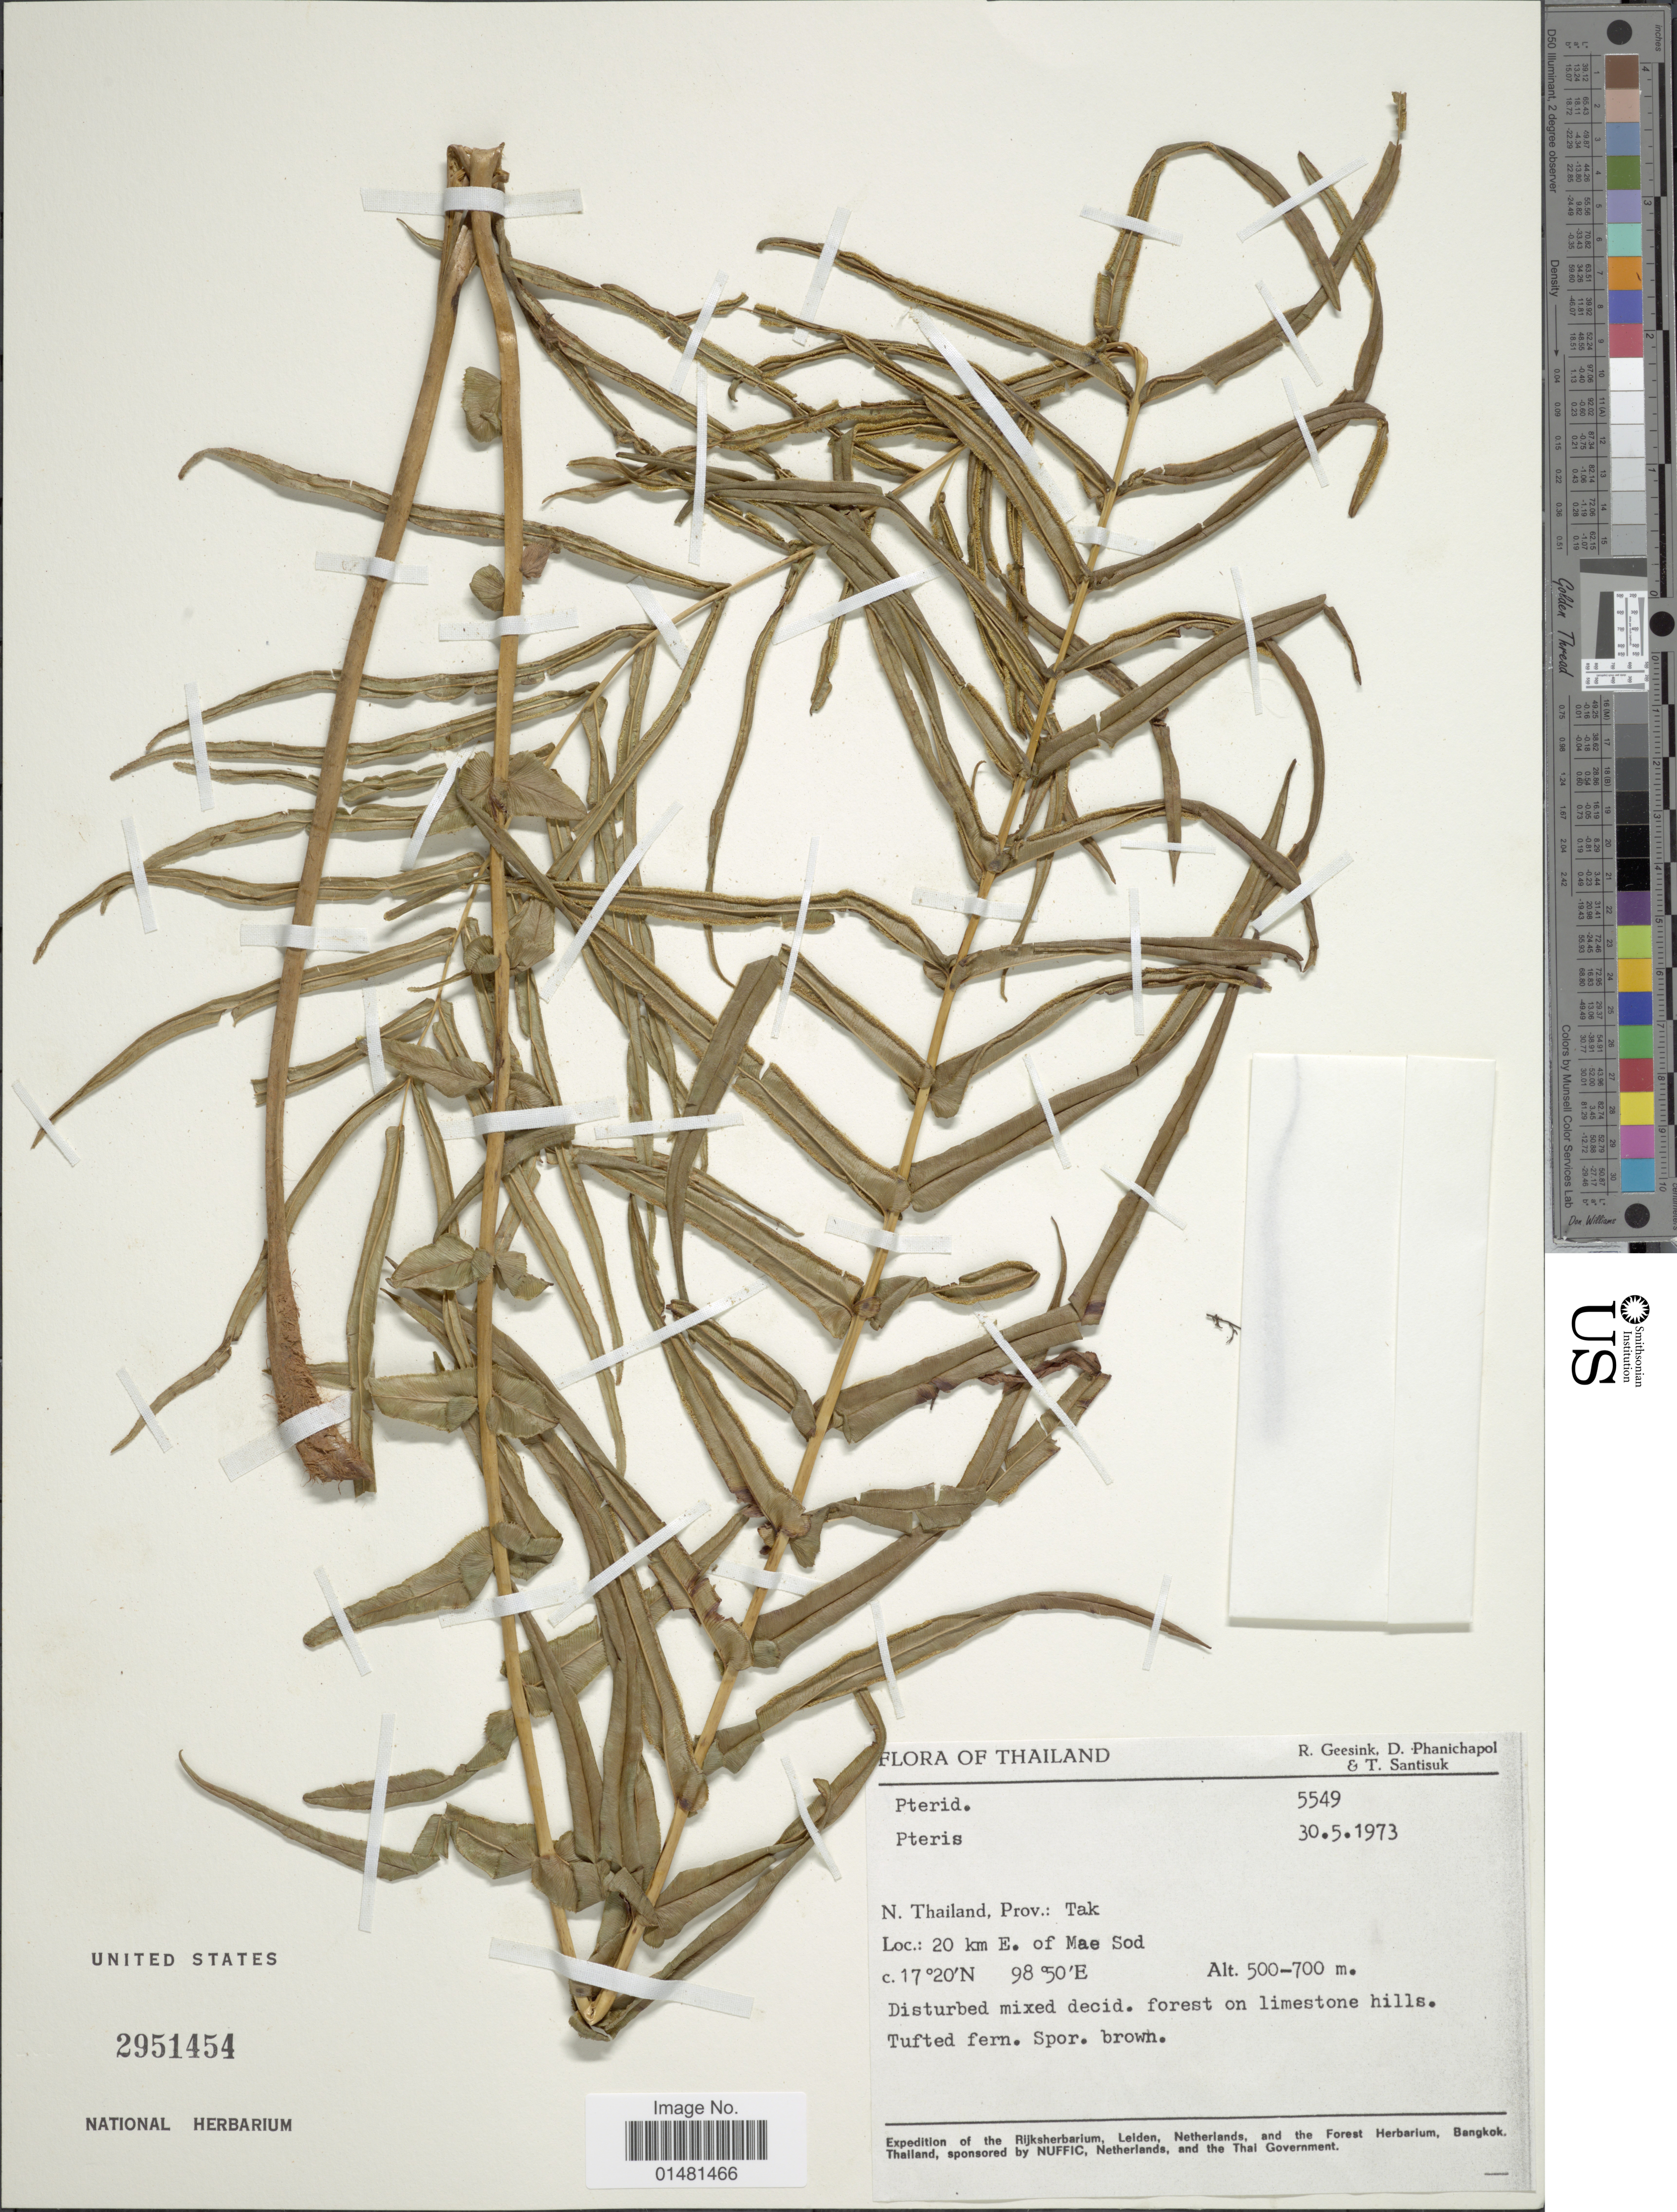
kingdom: Plantae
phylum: Tracheophyta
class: Polypodiopsida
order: Polypodiales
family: Pteridaceae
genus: Pteris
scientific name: Pteris sp.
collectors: R. Geesink, D. Phanichapol & T. Santisuk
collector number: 5549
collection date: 1973-05-30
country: Thailand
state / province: Tak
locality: N Thailand, prov. Tak, 20 km E. of Mae Sod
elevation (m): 500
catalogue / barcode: US 2951454